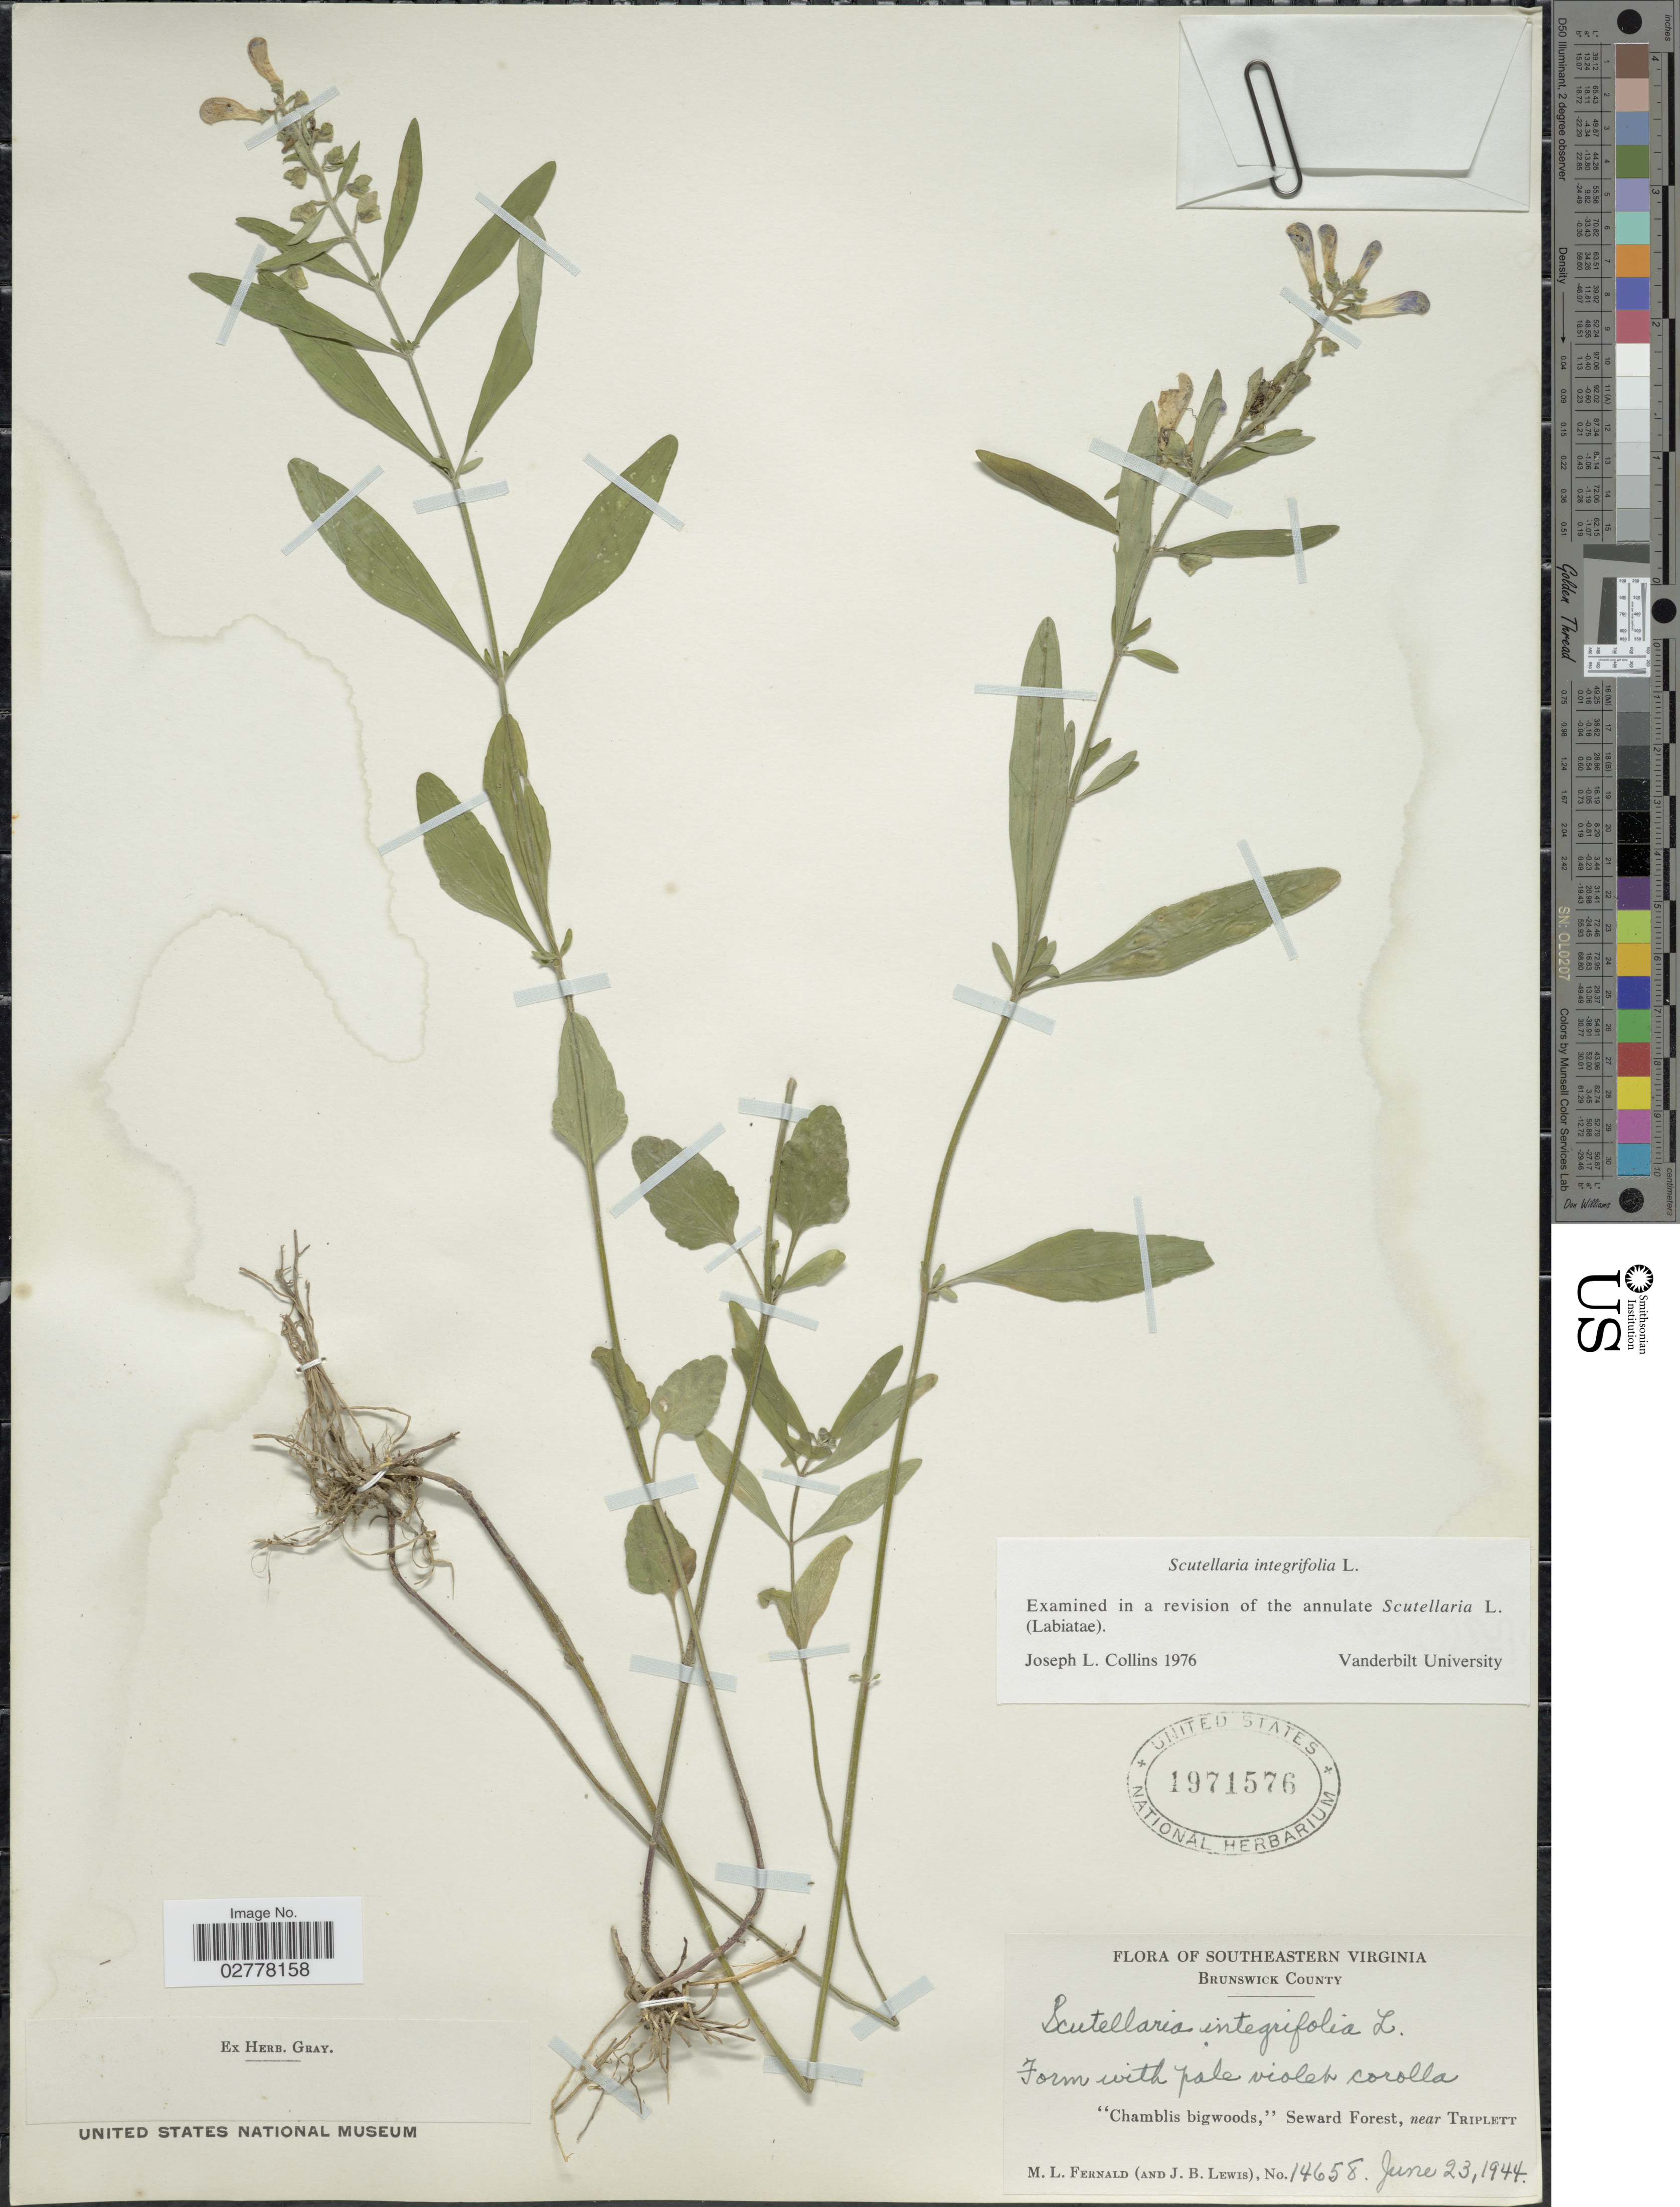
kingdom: Plantae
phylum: Tracheophyta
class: Magnoliopsida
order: Lamiales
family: Lamiaceae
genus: Scutellaria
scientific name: Scutellaria integrifolia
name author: L.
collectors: M. L. Fernald & J. B. Lewis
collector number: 14658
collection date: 1944-06-23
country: United States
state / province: Virginia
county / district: Brunswick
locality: Southeastern Virginia. Brunswick County. "Chamblis bigwoods," Seward Forest, near Triplett.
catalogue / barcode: US 1971576